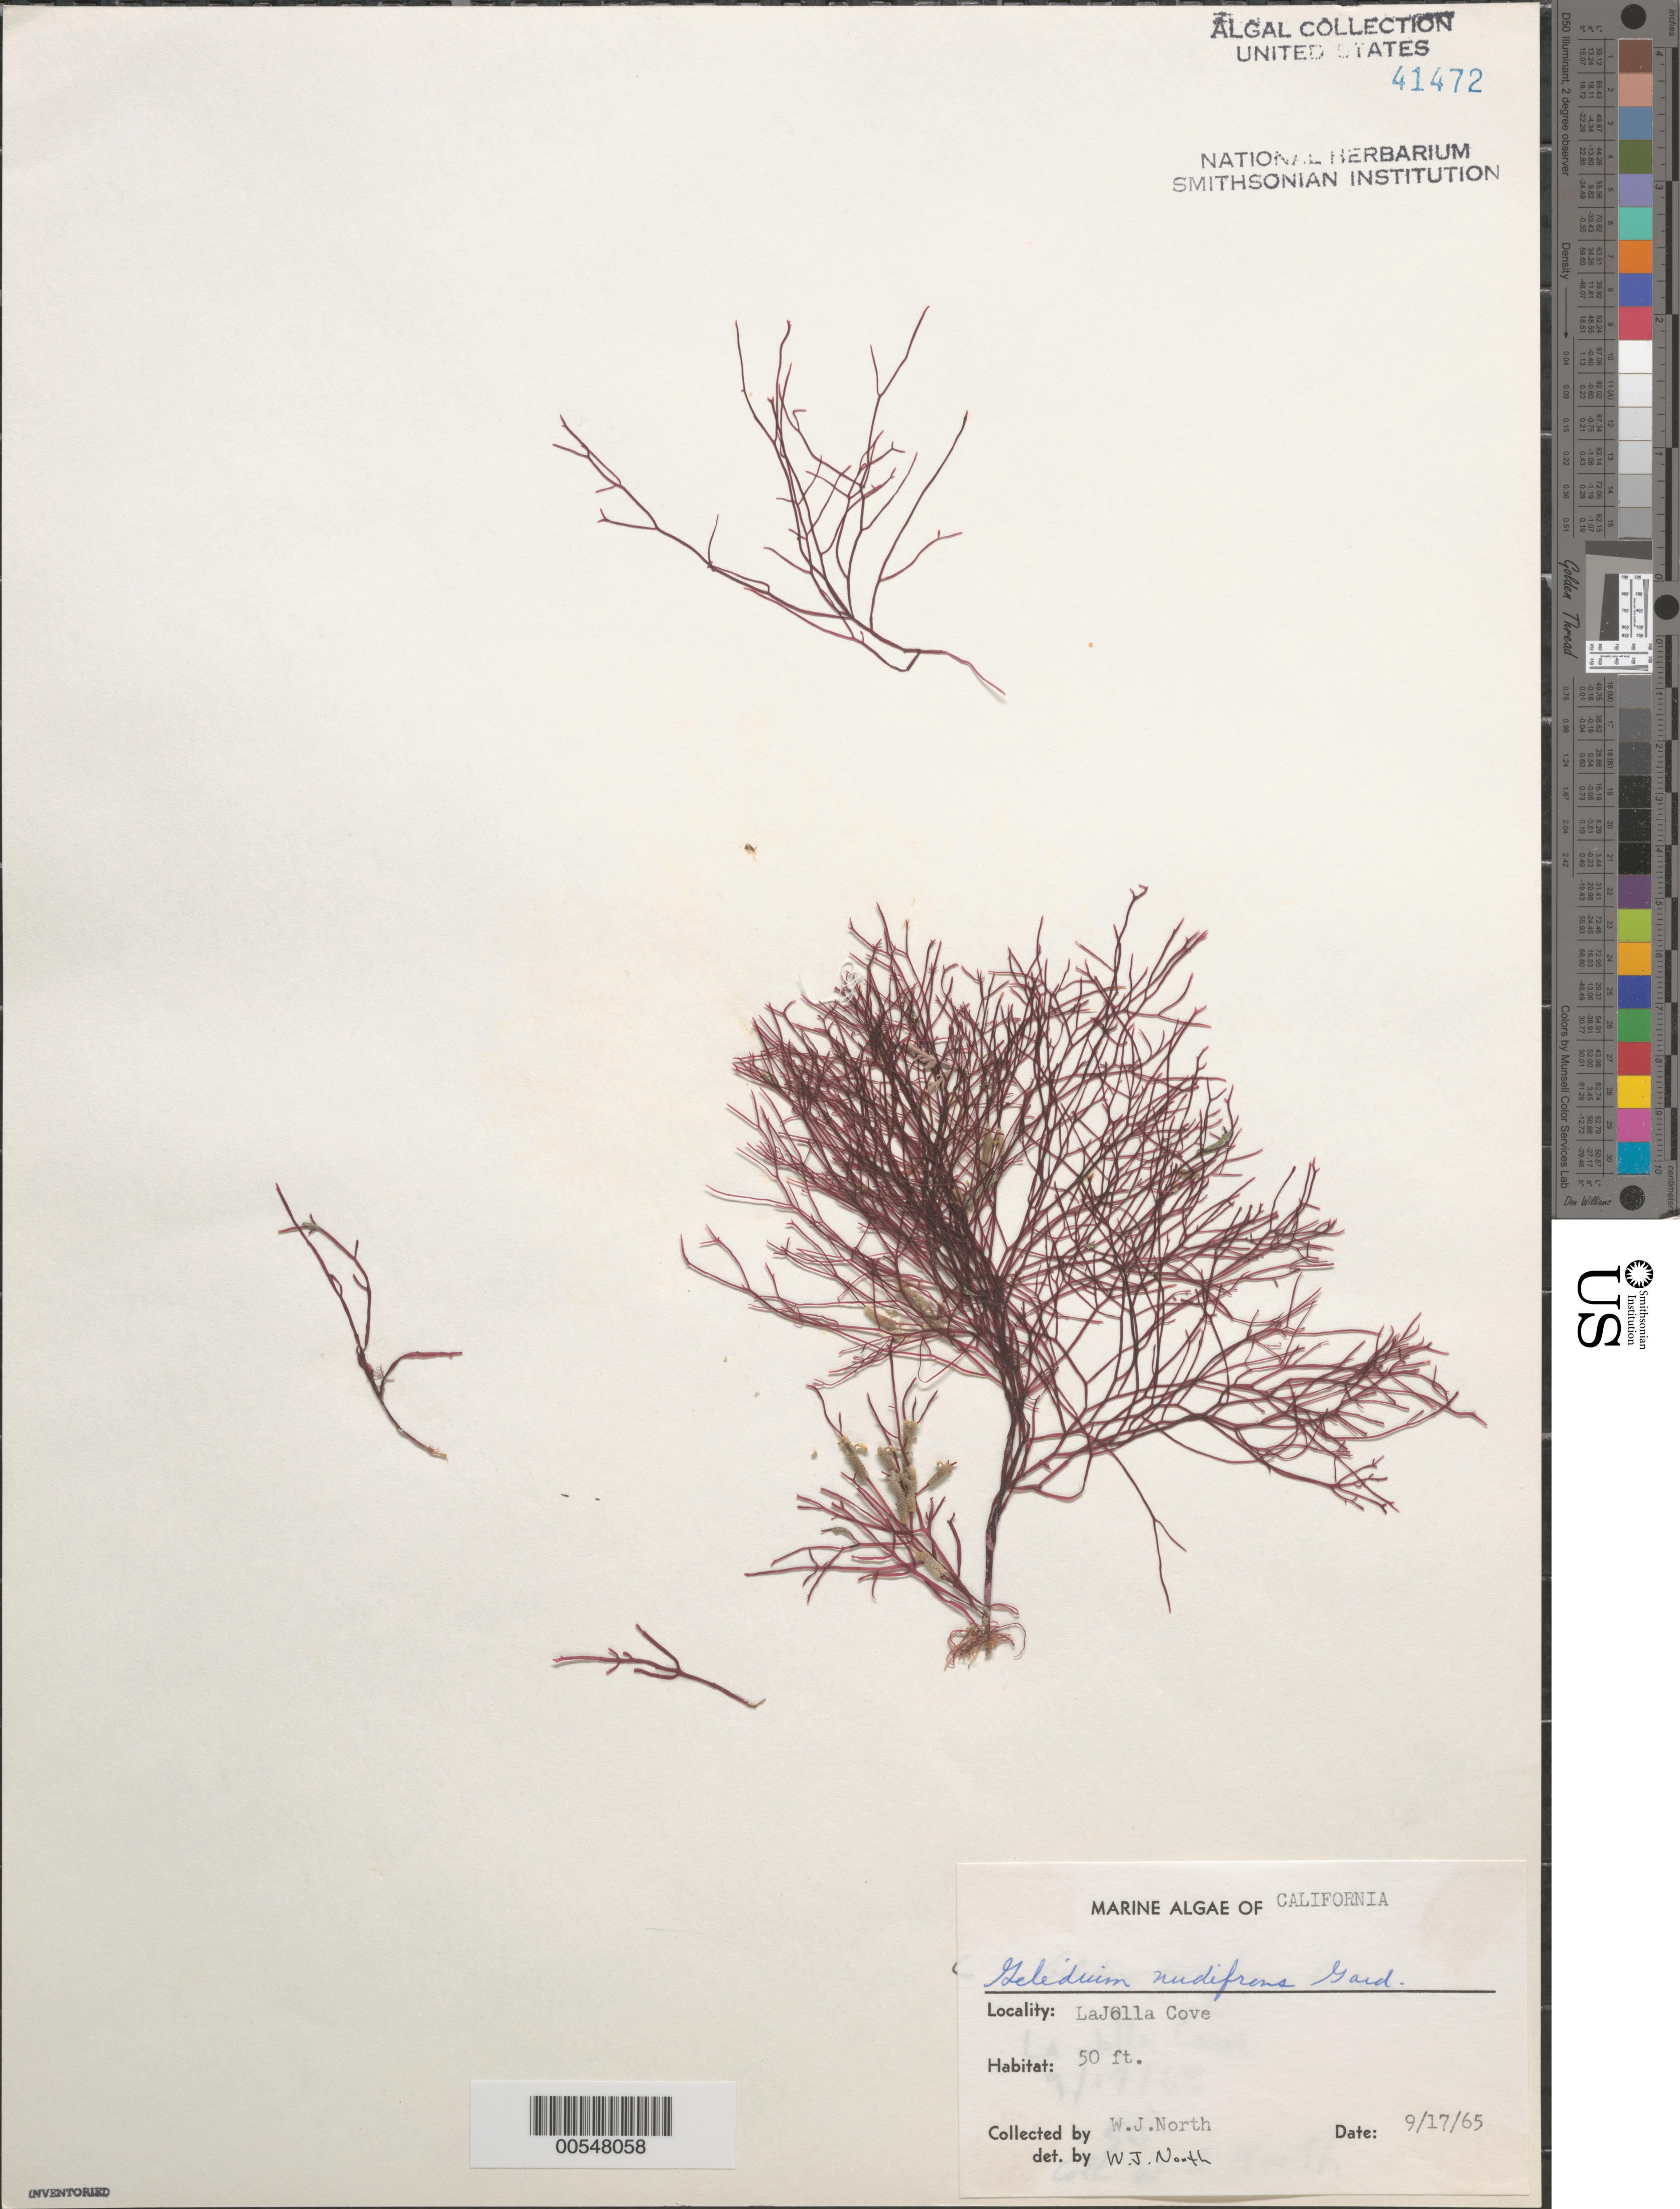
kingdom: Plantae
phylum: Rhodophyta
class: Florideophyceae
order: Gelidiales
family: Gelidiaceae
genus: Gelidium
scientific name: Gelidium nudifrons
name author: N.L. Gardner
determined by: North, W. J.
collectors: W. North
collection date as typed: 17 Sep 1965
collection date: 1965-09-17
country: United States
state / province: California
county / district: San Diego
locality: La Jolla Cove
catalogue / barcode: US 41472